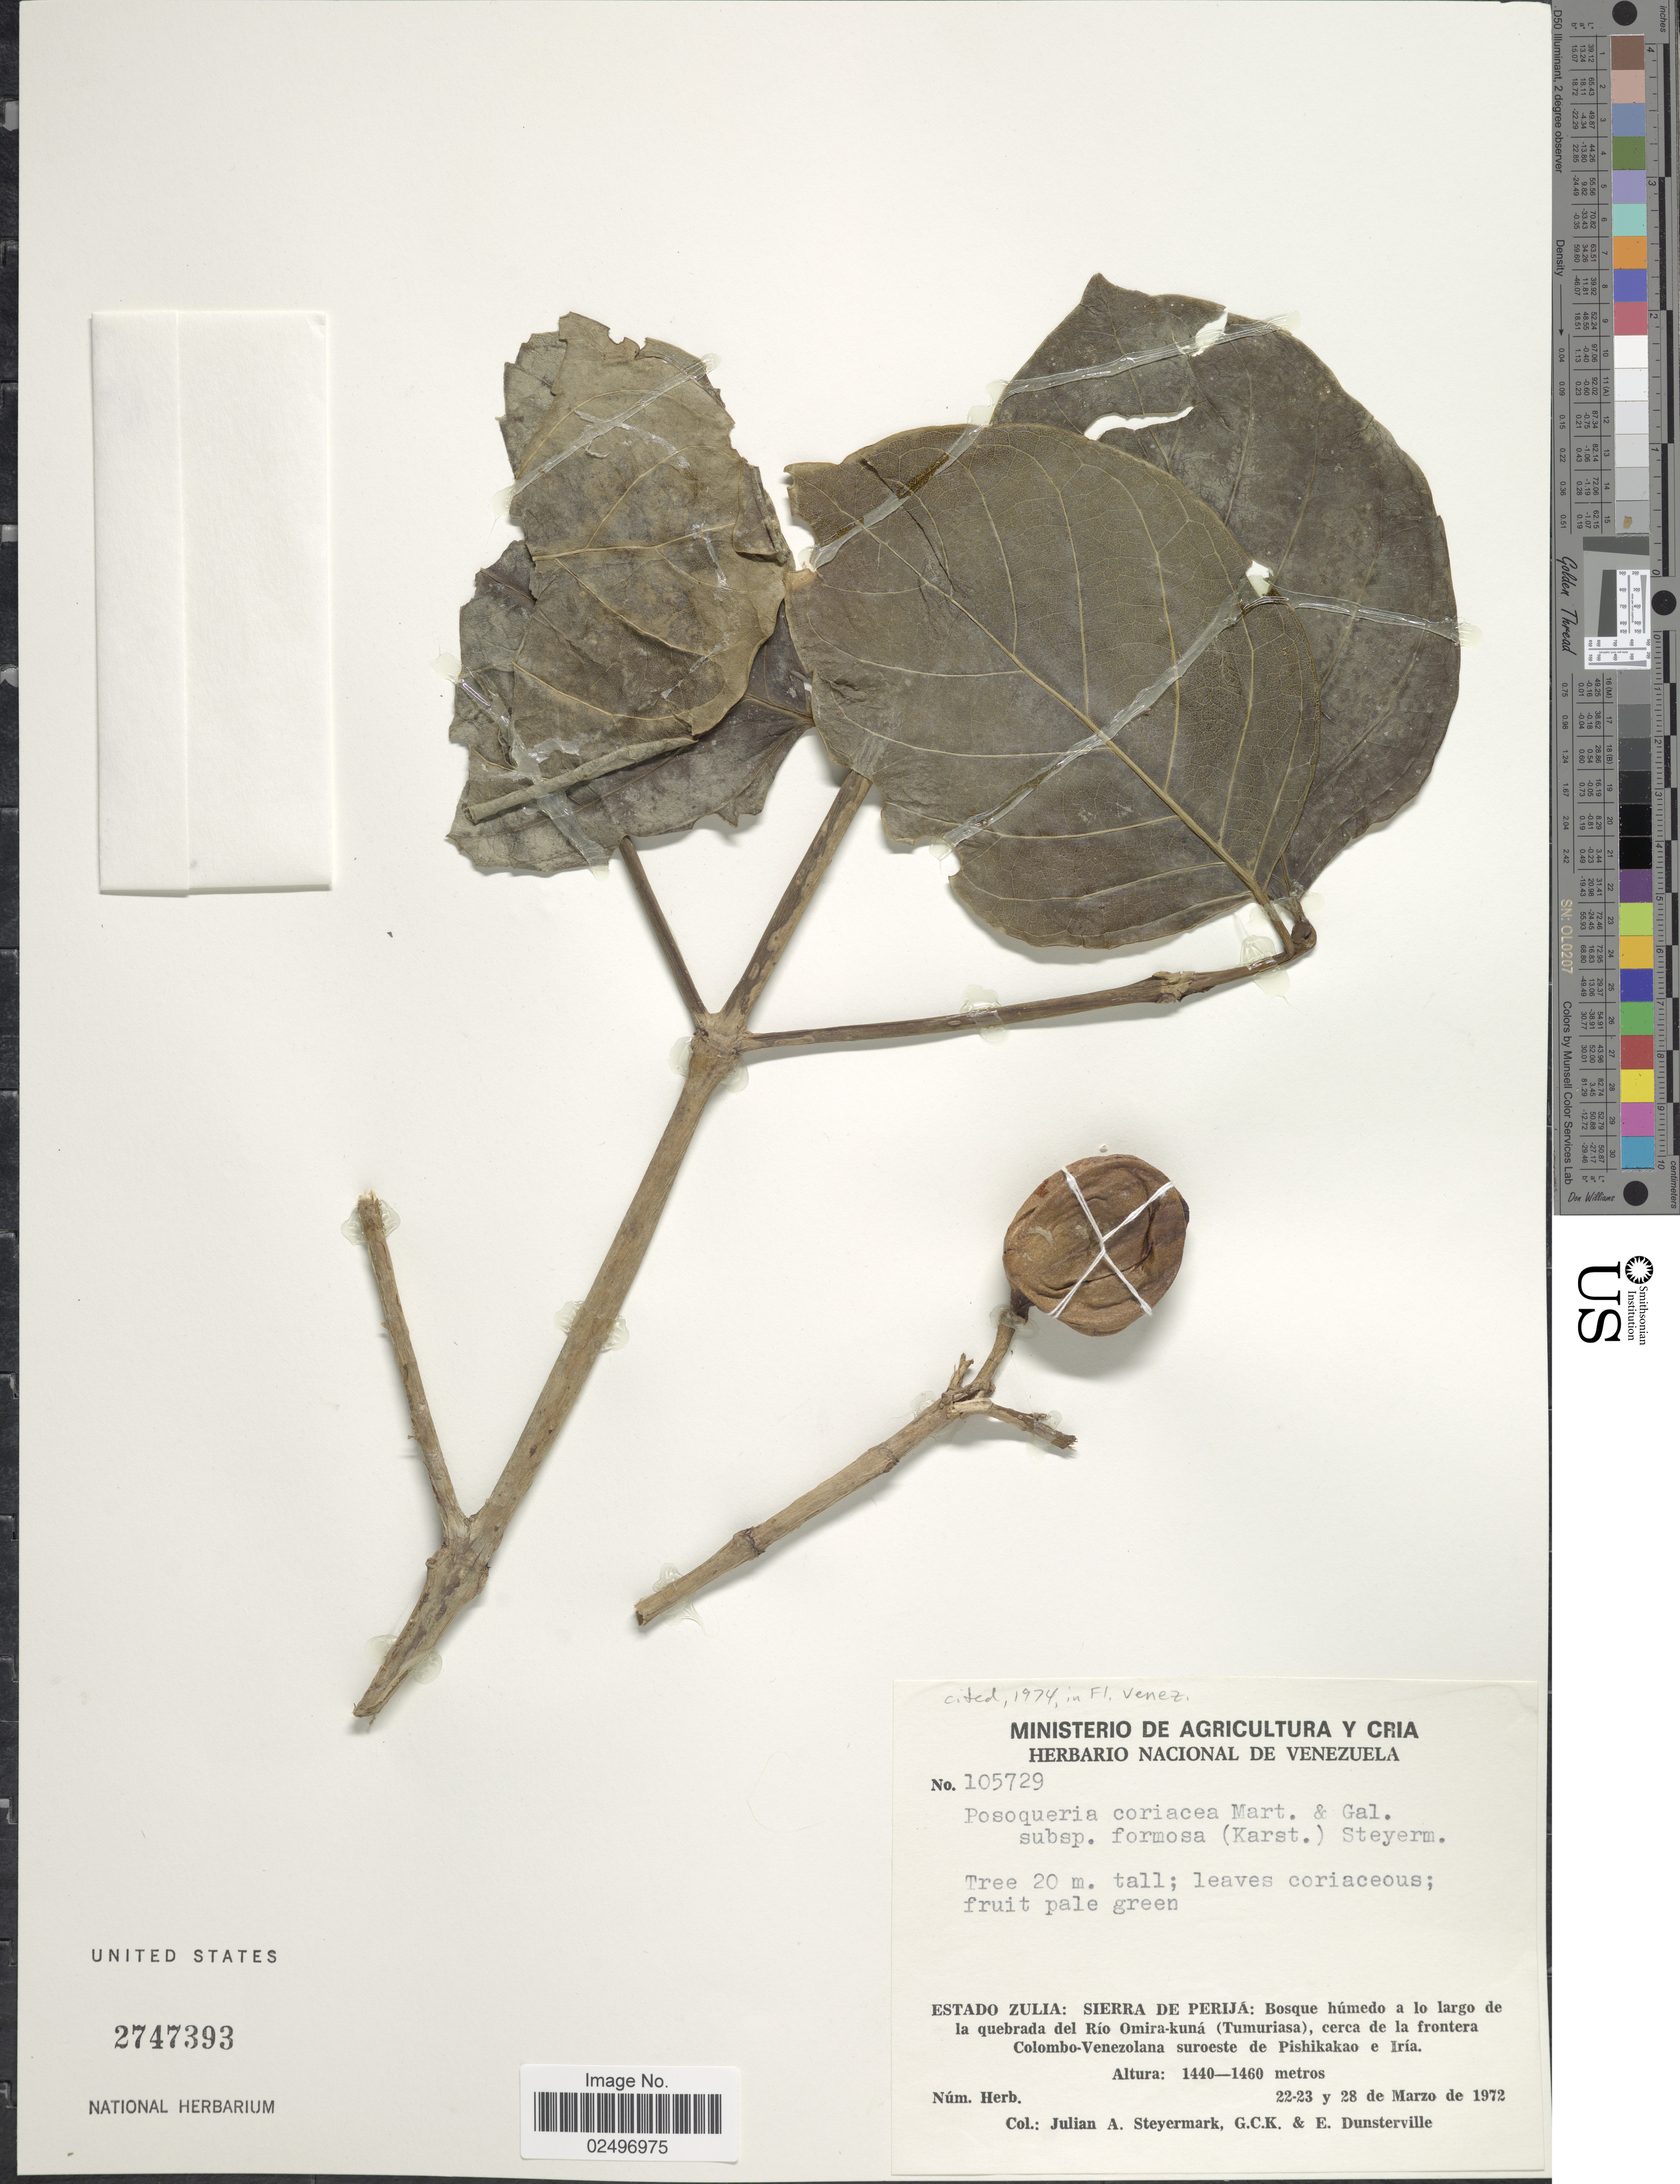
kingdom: Plantae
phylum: Tracheophyta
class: Magnoliopsida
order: Gentianales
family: Rubiaceae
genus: Posoqueria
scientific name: Posoqueria coriacea subsp. formosa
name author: M. Martens & Galeotti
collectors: J. Steyermark, G. C. K. Dunsterville & E. Dunsterville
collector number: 105729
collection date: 1972-03-22/1972-03-28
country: Venezuela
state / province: Zulia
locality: Sierra de Perijá: Bosque húmedo a lo largo de la quebrada del Río Omira-kuná (Tumuriasa), cerca de la frontera Colombo-Venezolana suroeste de Pishikakao e Iría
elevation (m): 1440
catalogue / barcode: US 2747393